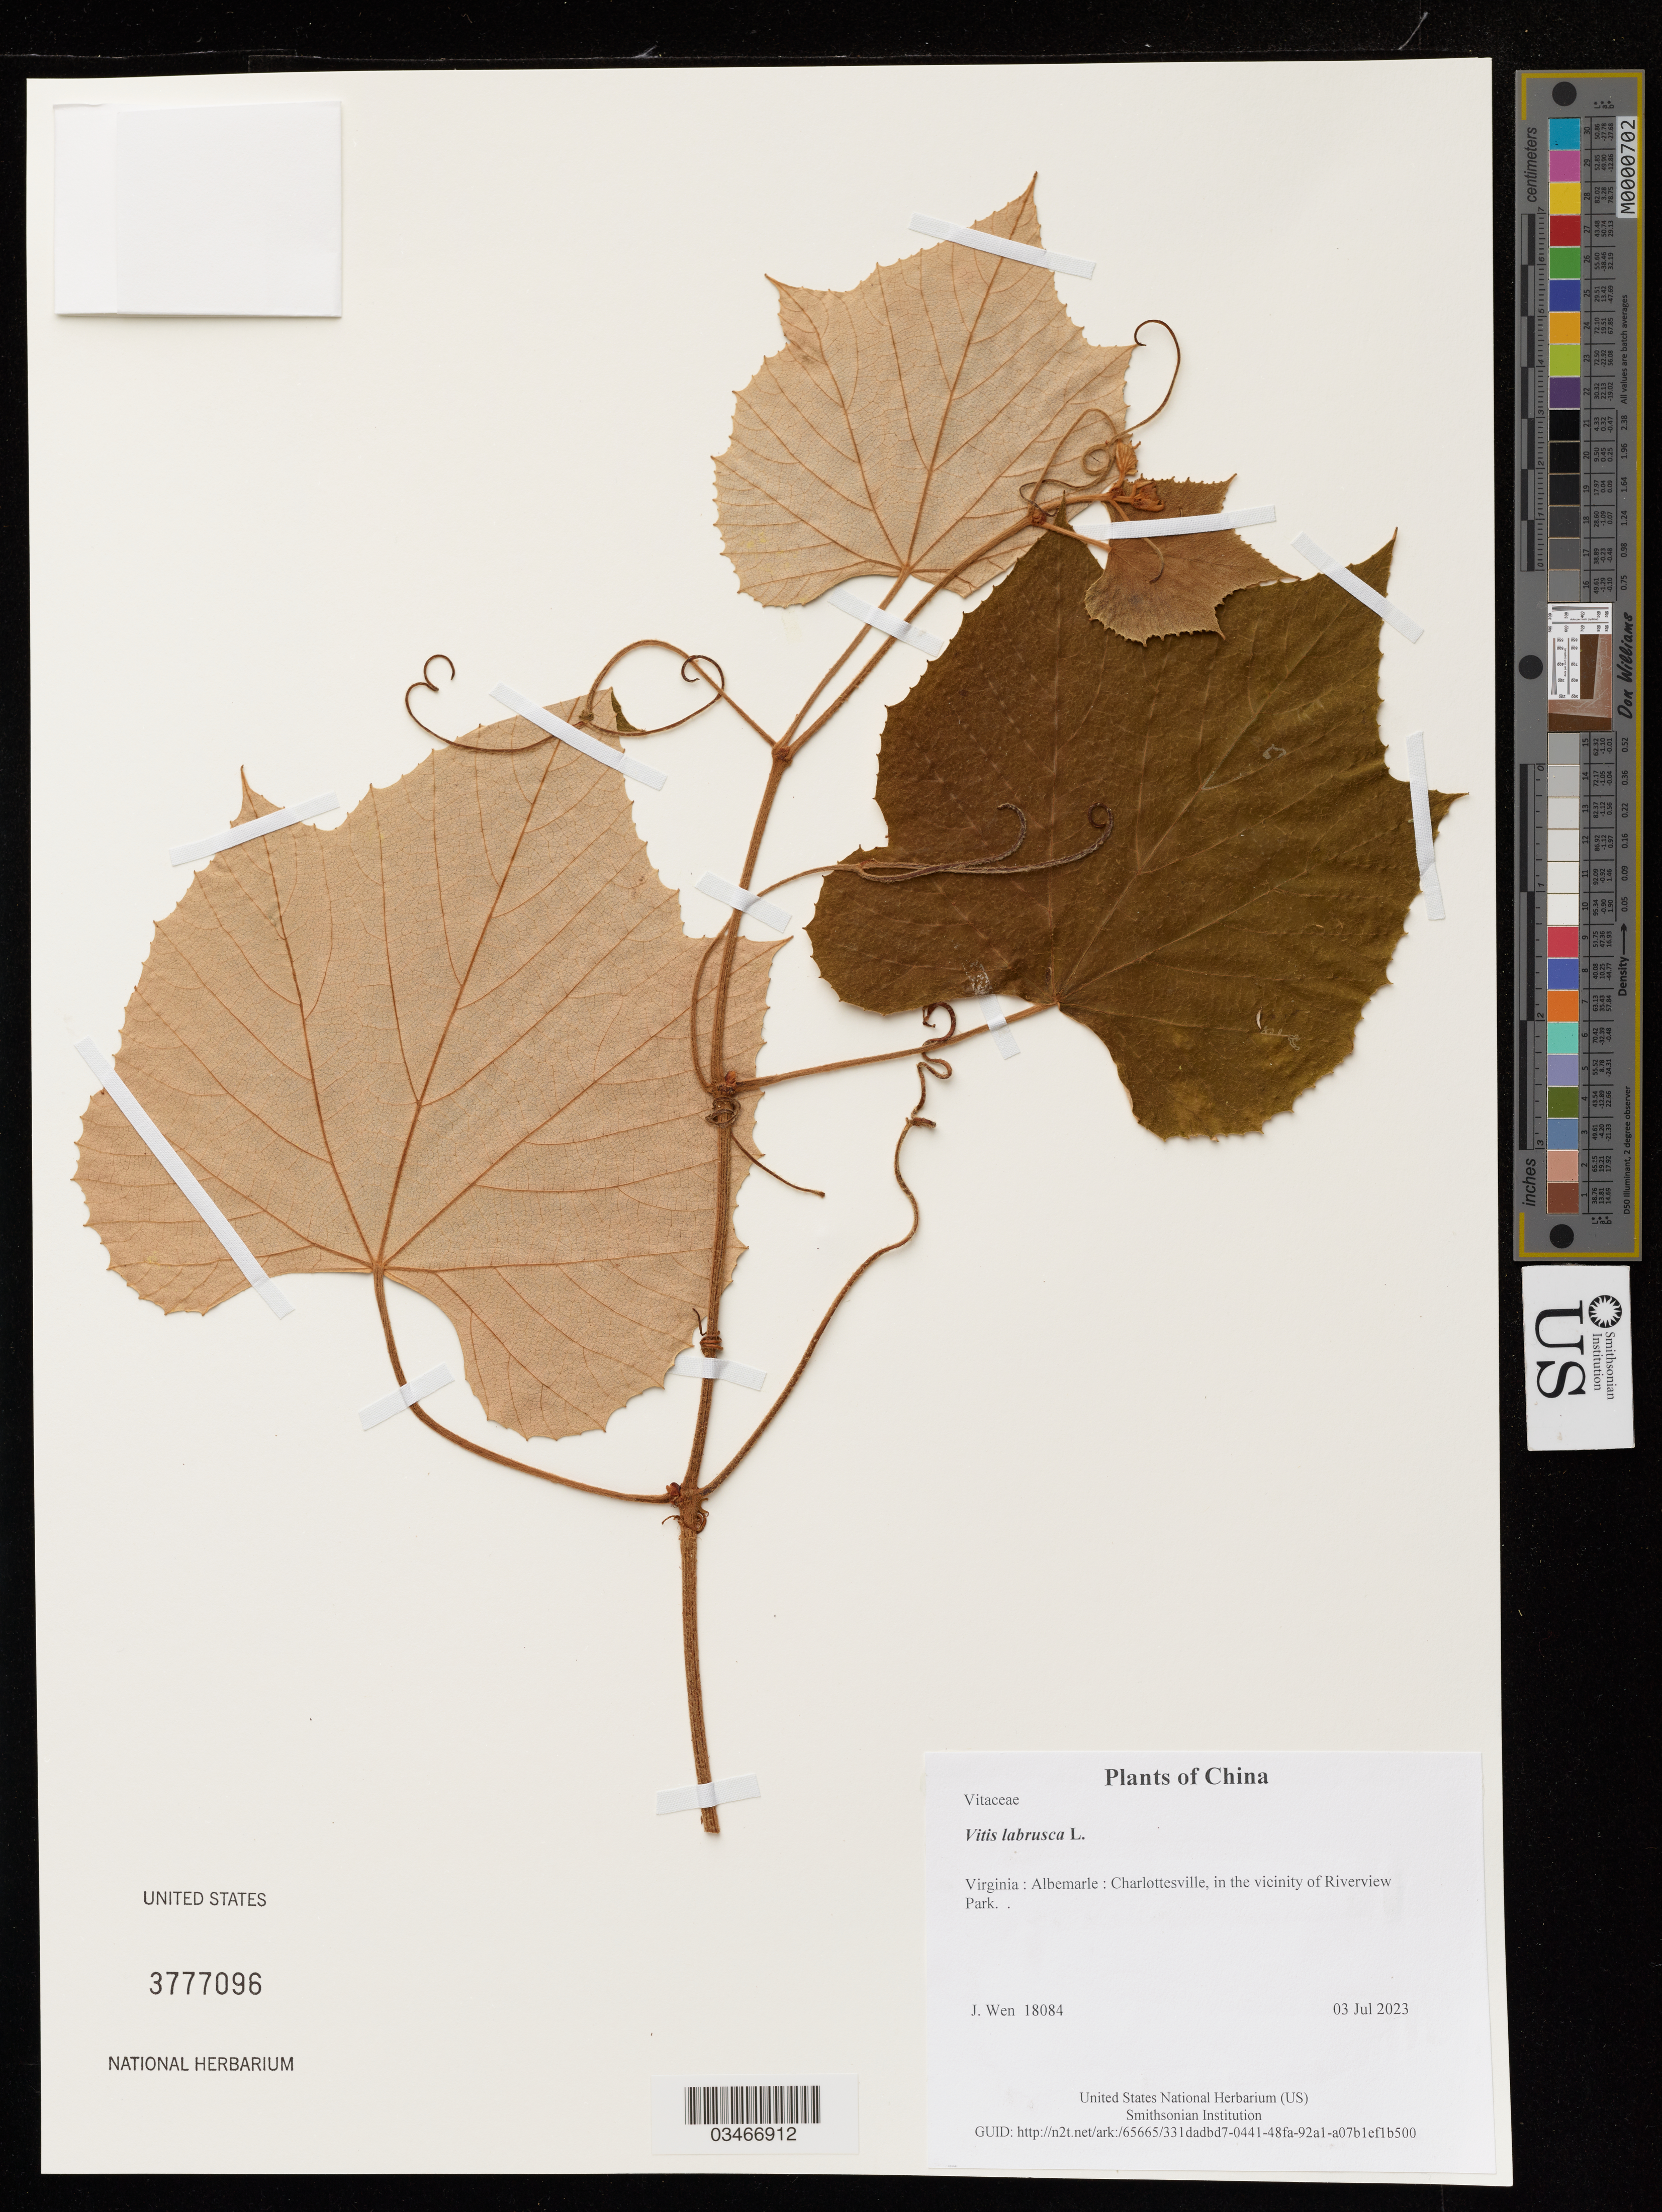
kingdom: Plantae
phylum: Tracheophyta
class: Magnoliopsida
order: Vitales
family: Vitaceae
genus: Vitis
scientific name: Vitis labrusca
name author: L.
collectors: J. Wen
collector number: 18084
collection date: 2023-07-03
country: United States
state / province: Virginia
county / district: Albemarle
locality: Charlottesville, in the vicinity of Riverview Park.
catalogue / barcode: US 3777096